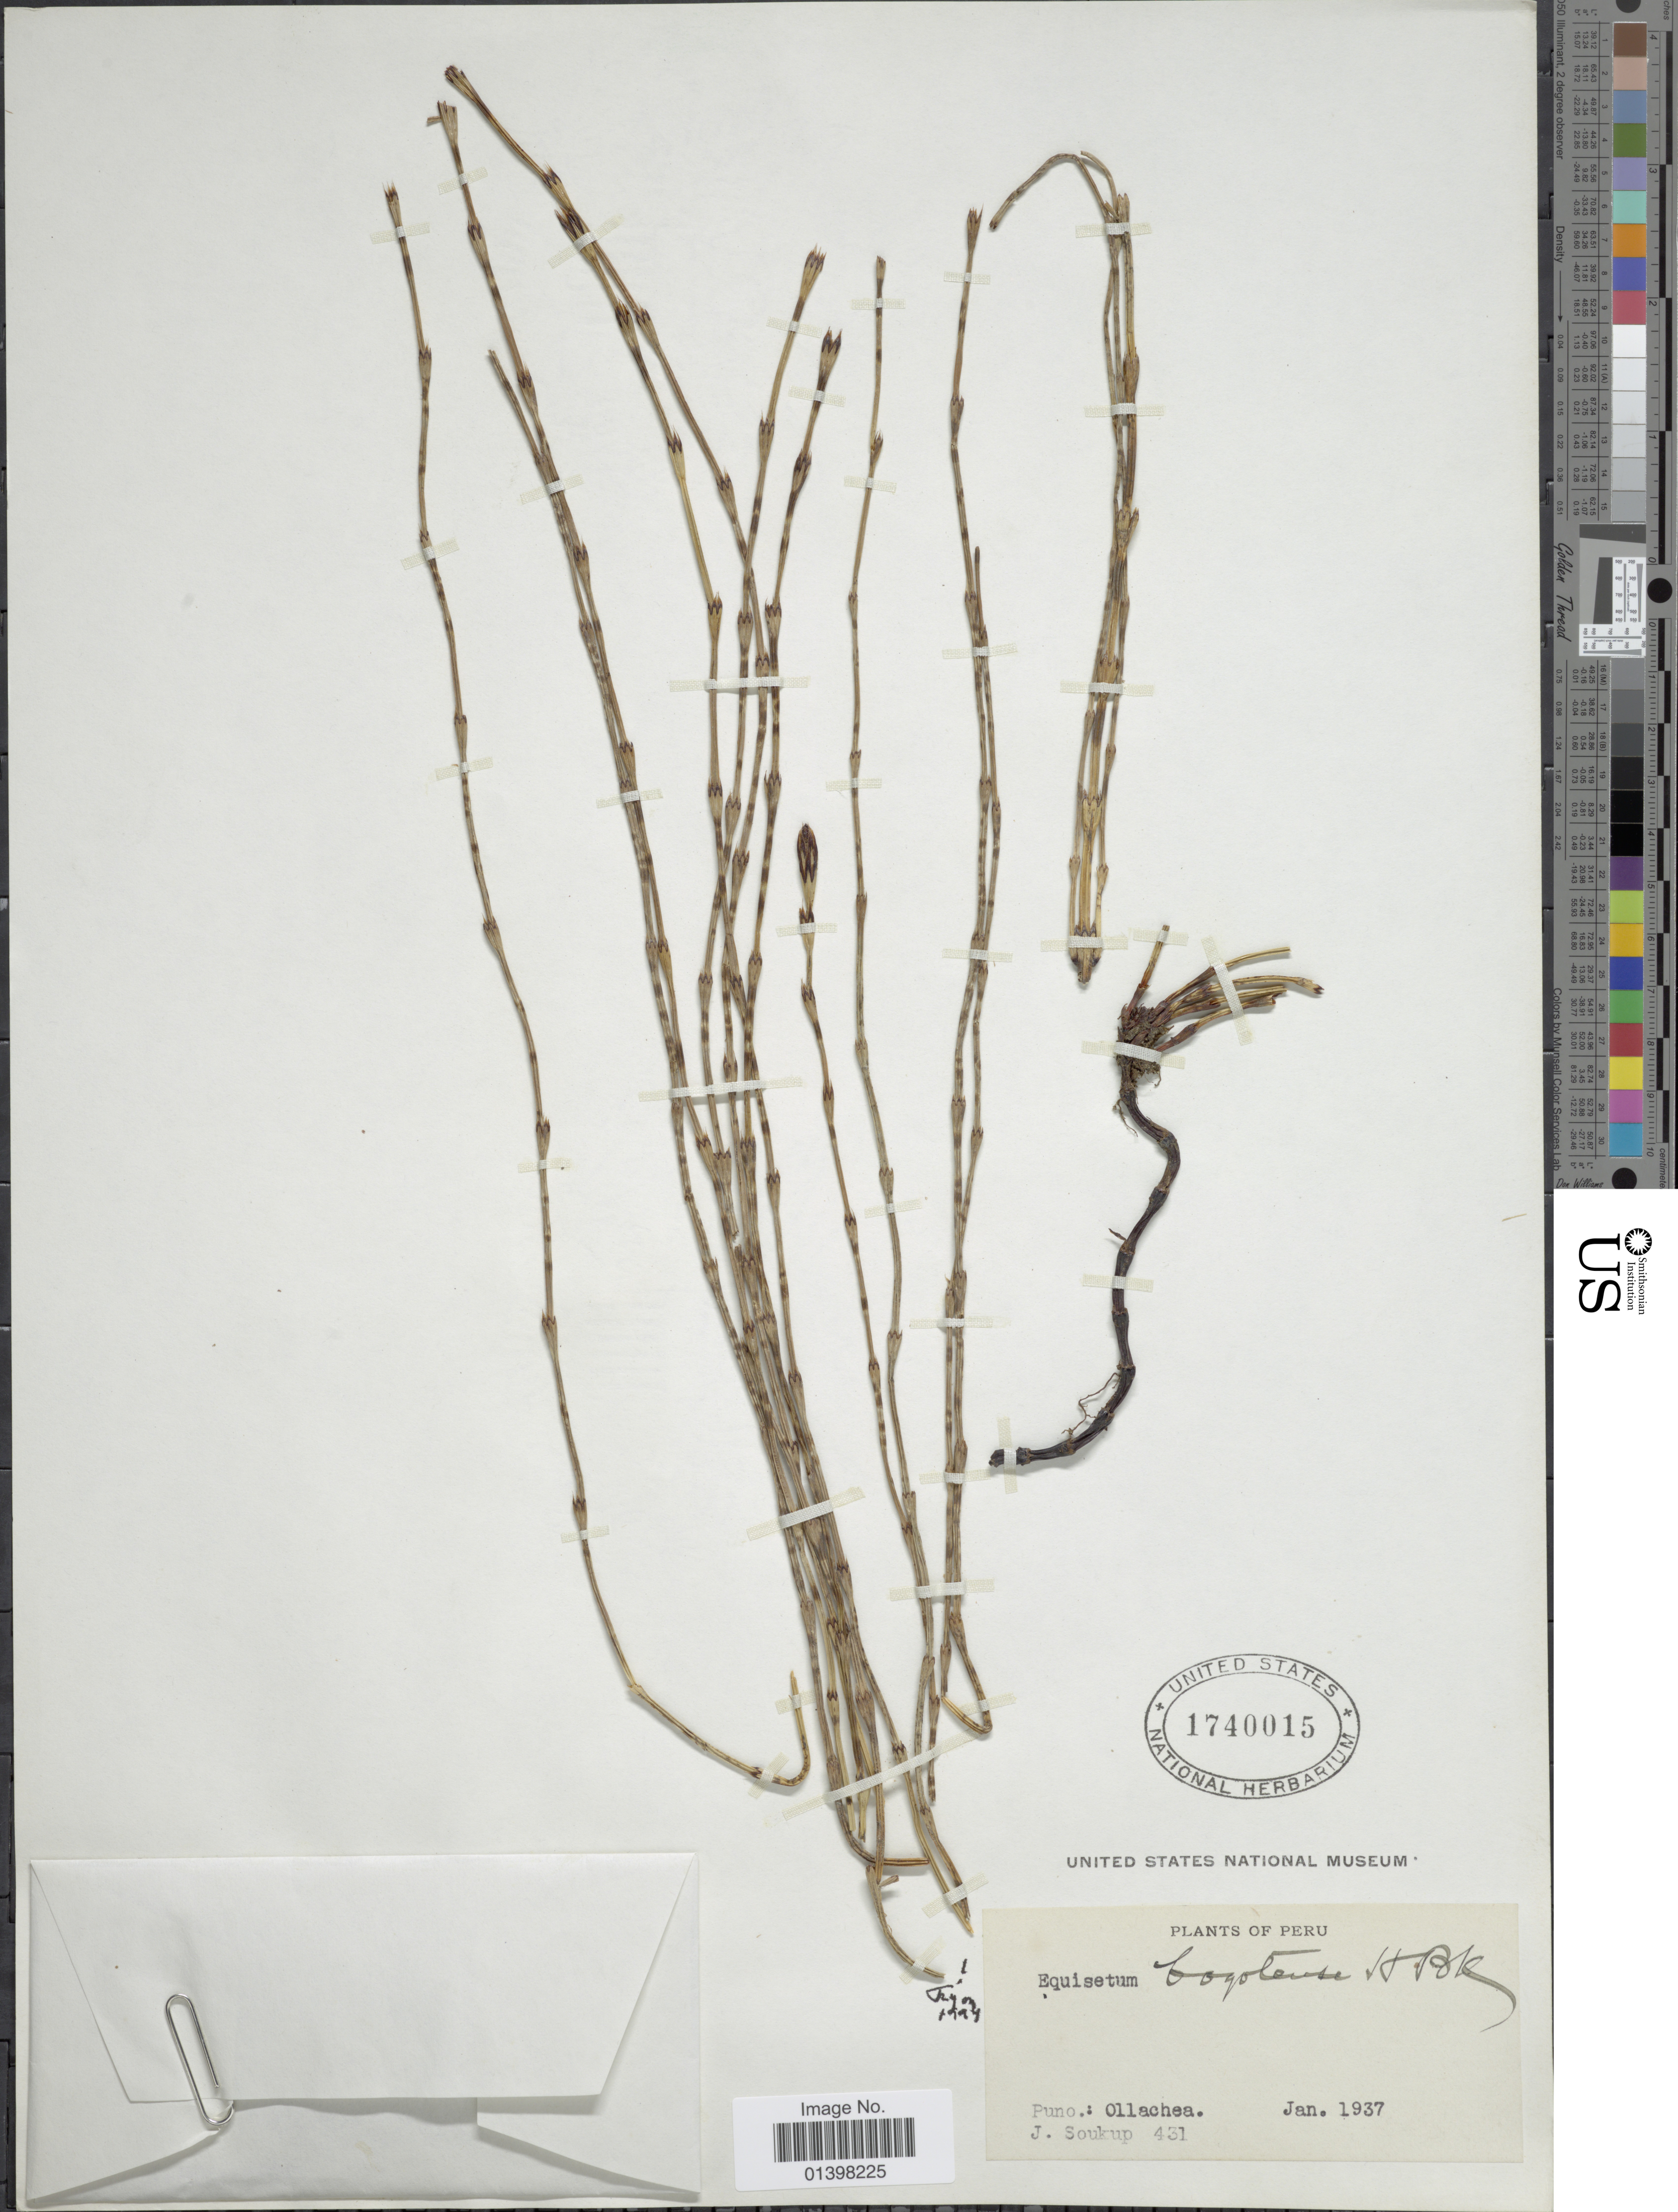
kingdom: Plantae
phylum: Tracheophyta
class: Polypodiopsida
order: Equisetales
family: Equisetaceae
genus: Equisetum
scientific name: Equisetum bogotense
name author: Kunth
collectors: J. Soukup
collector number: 431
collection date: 1937-01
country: Peru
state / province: Puno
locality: Ollachea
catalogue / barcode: US 1740015